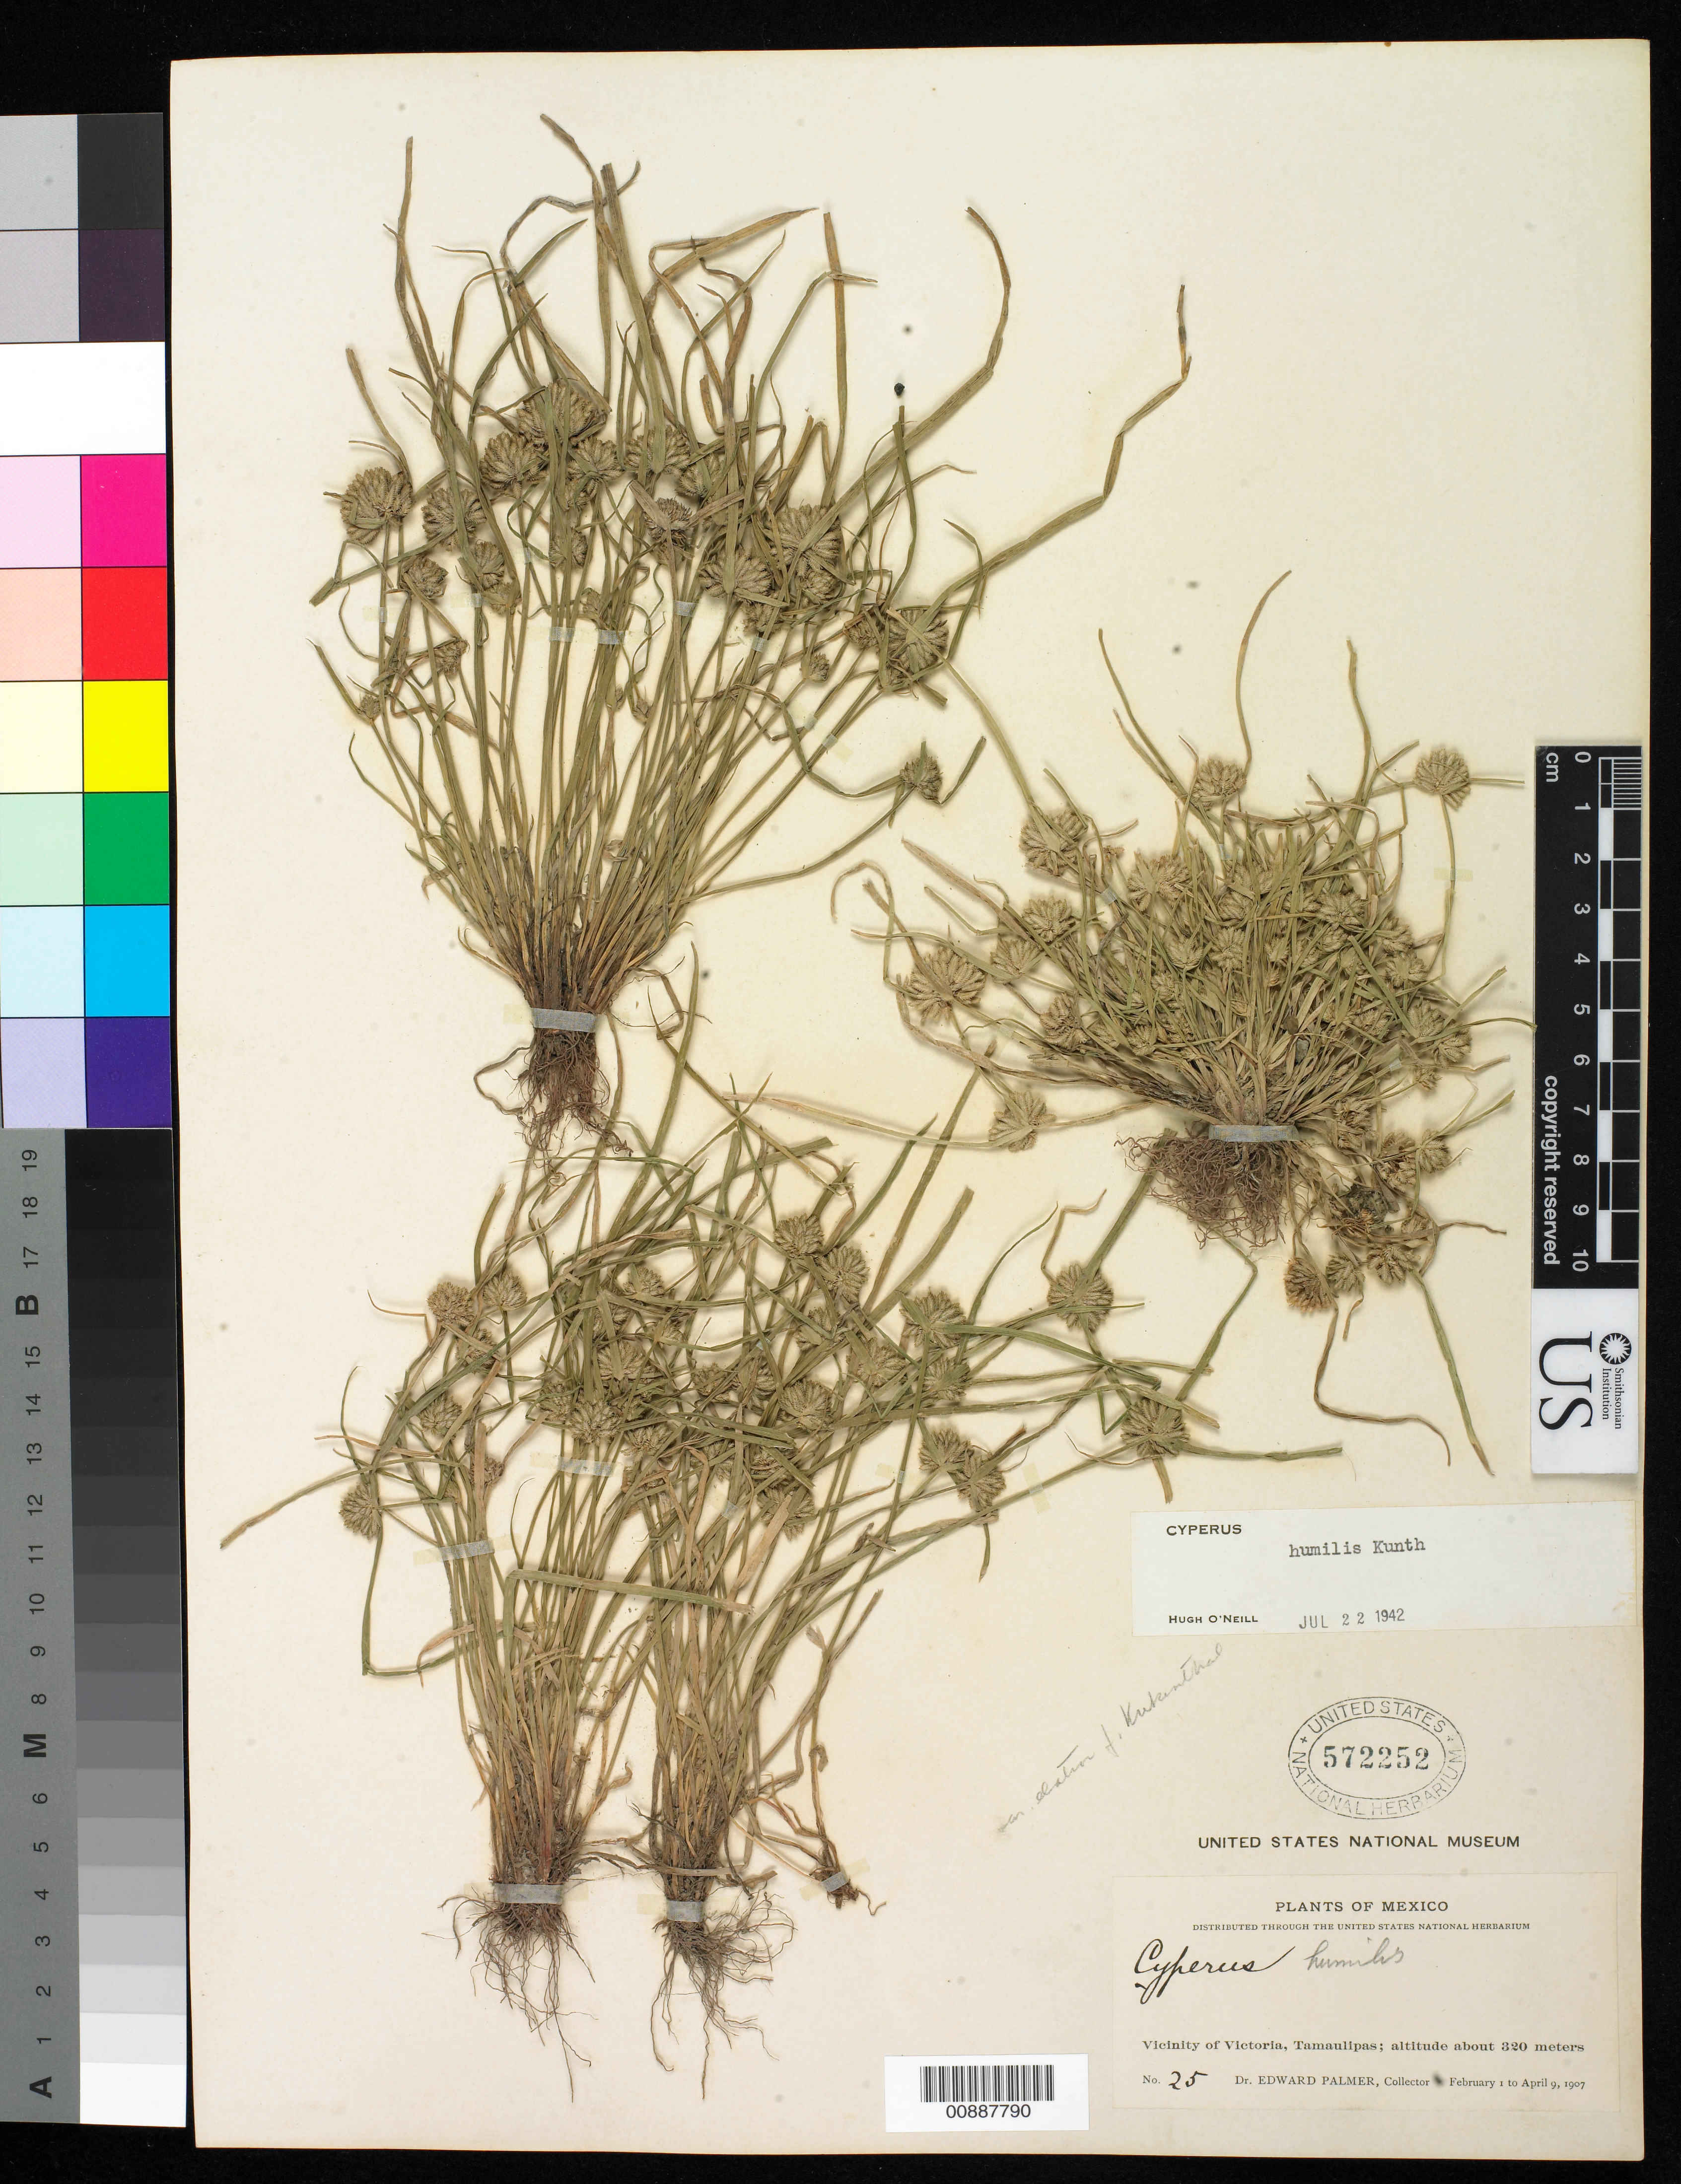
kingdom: Plantae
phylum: Tracheophyta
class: Liliopsida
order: Poales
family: Cyperaceae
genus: Cyperus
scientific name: Cyperus humilis var. elatior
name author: Britton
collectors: E. Palmer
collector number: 25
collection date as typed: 01 Feb 1907 to 09 Apr 1907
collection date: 1907-02-01/1907-04-09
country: Mexico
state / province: Tamaulipas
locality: Vicinity of Victoria.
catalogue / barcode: US 572252